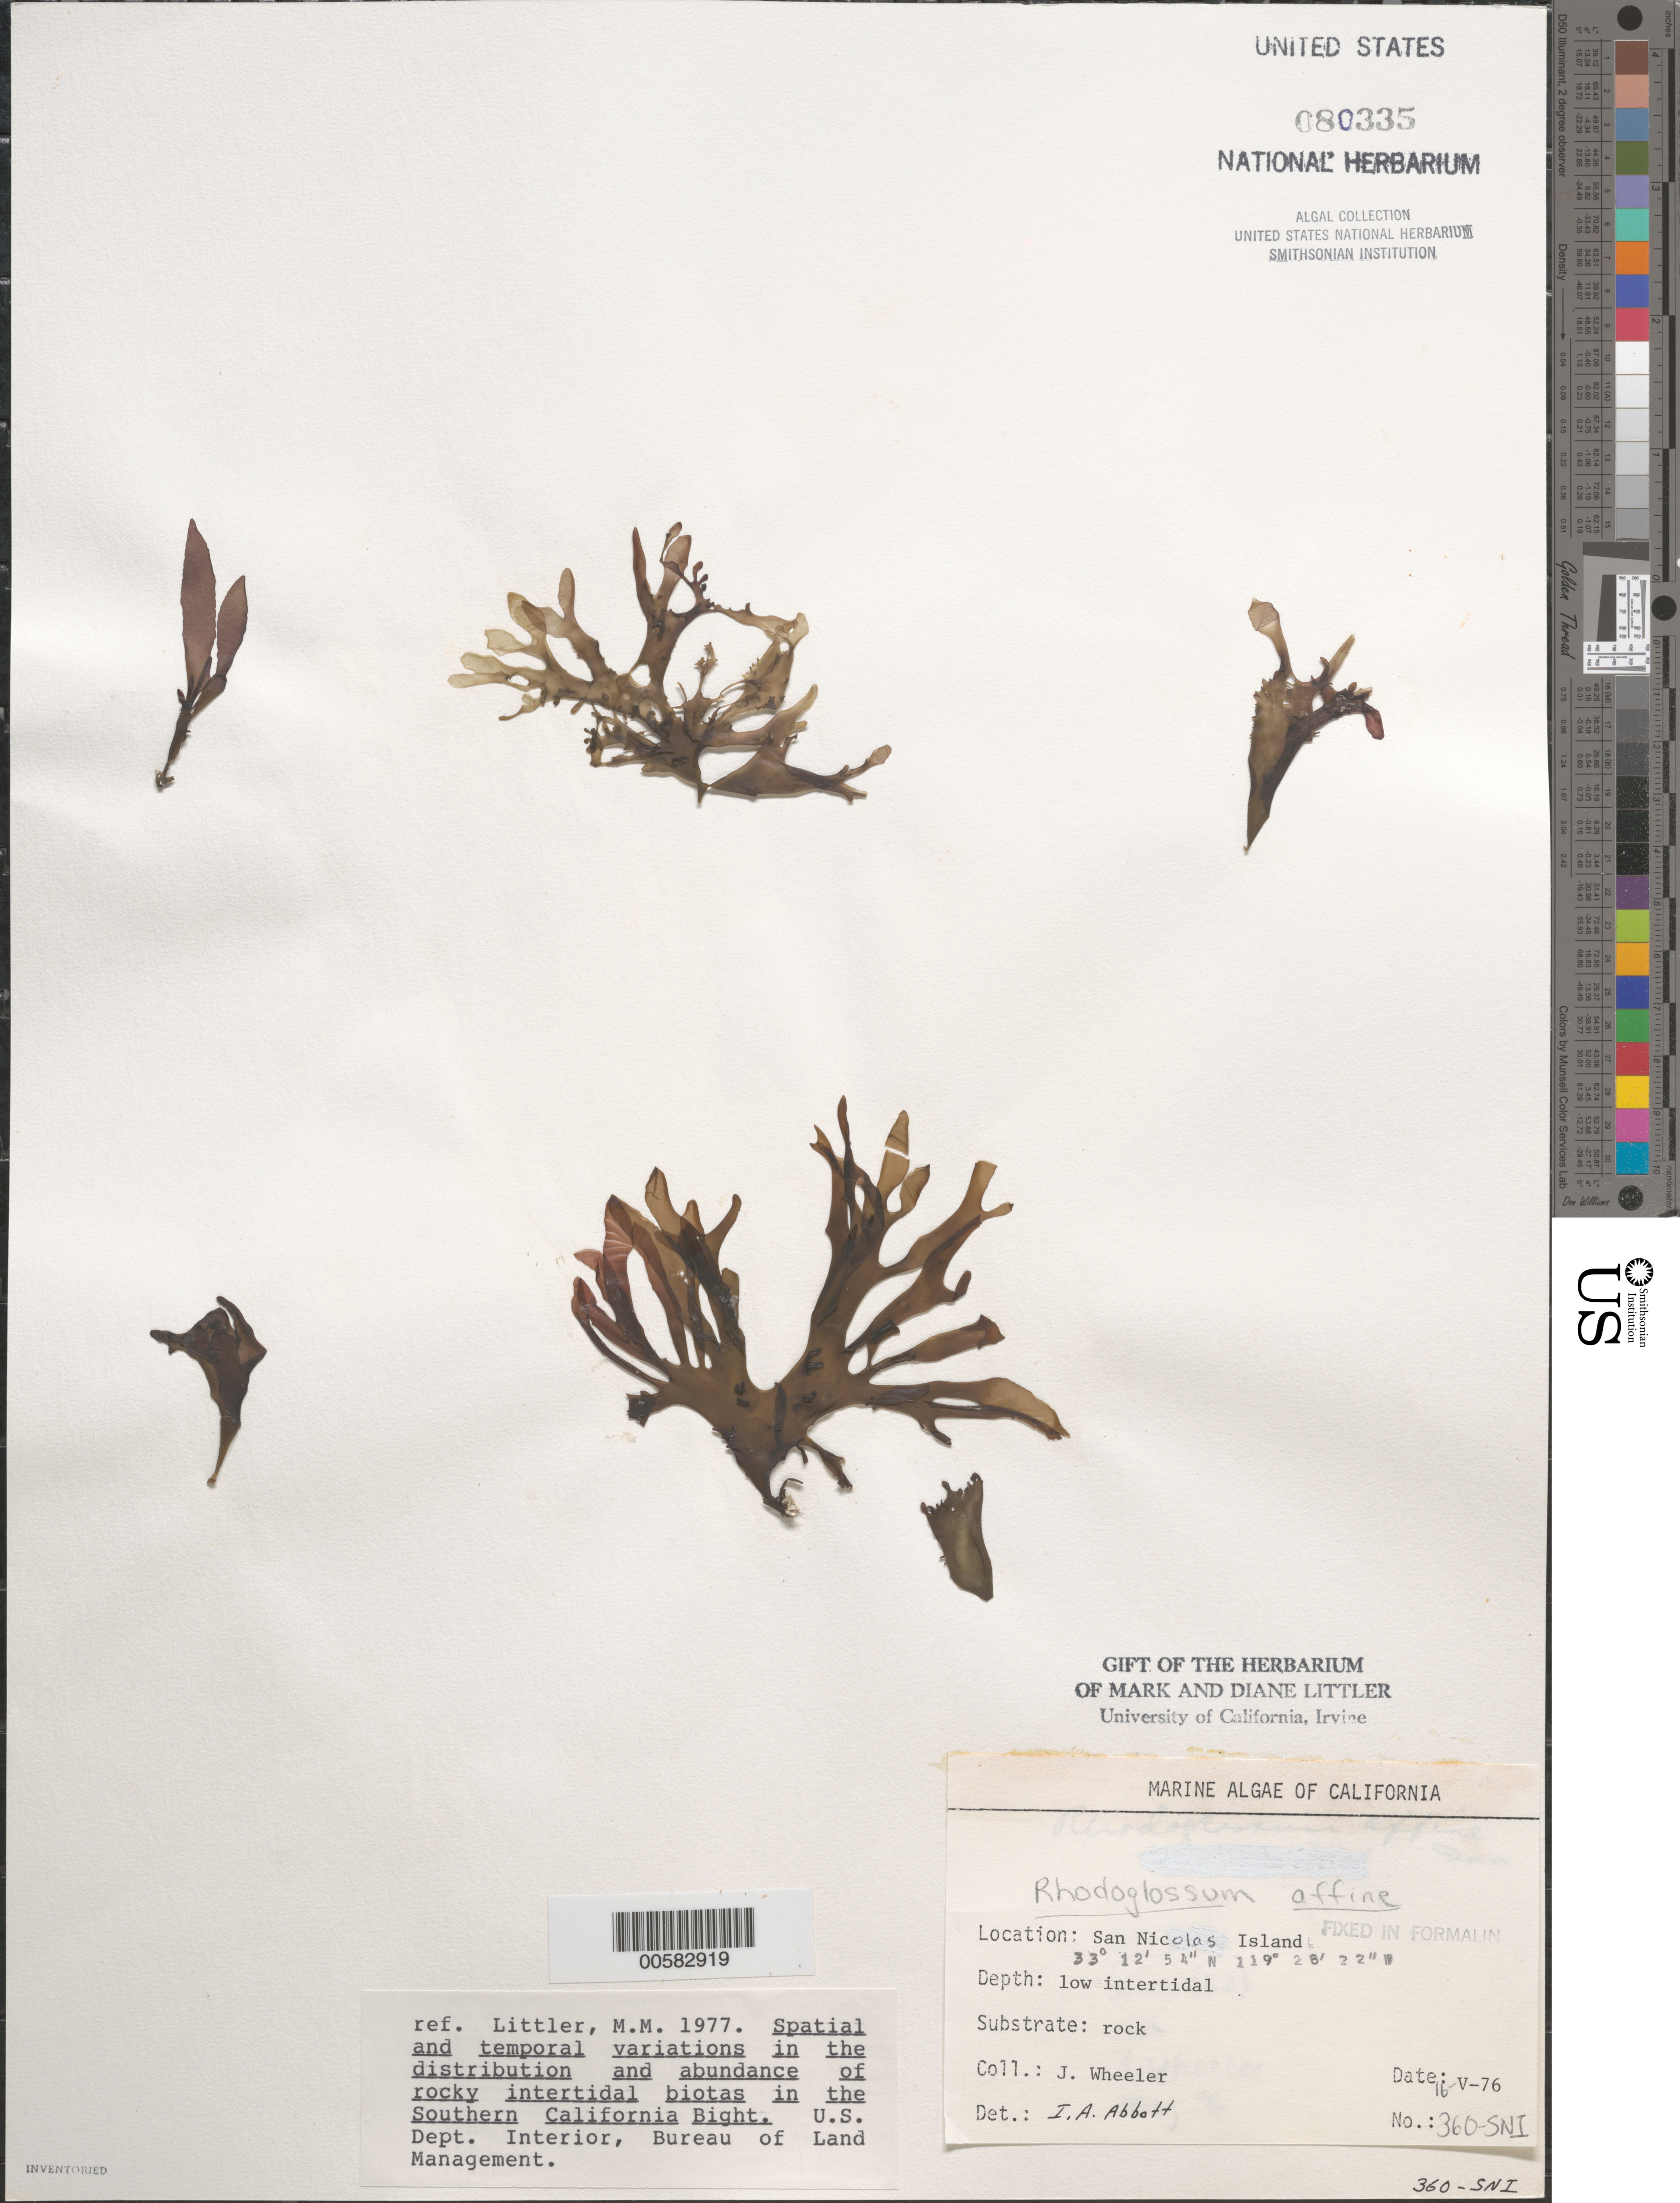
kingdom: Plantae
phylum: Rhodophyta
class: Florideophyceae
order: Gigartinales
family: Gigartinaceae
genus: Mazzaella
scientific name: Mazzaella affinis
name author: (Harvey) Fredericq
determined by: Algae name updating Project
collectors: J. L. Wheeler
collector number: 360-SNI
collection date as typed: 16 May 1976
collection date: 1976-05-16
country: United States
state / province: California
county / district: Ventura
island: San Nicolas Island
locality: Dutch Harbor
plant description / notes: BLM-SOCALBIGHT Rocky Intertidal Survey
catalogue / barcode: US 80335